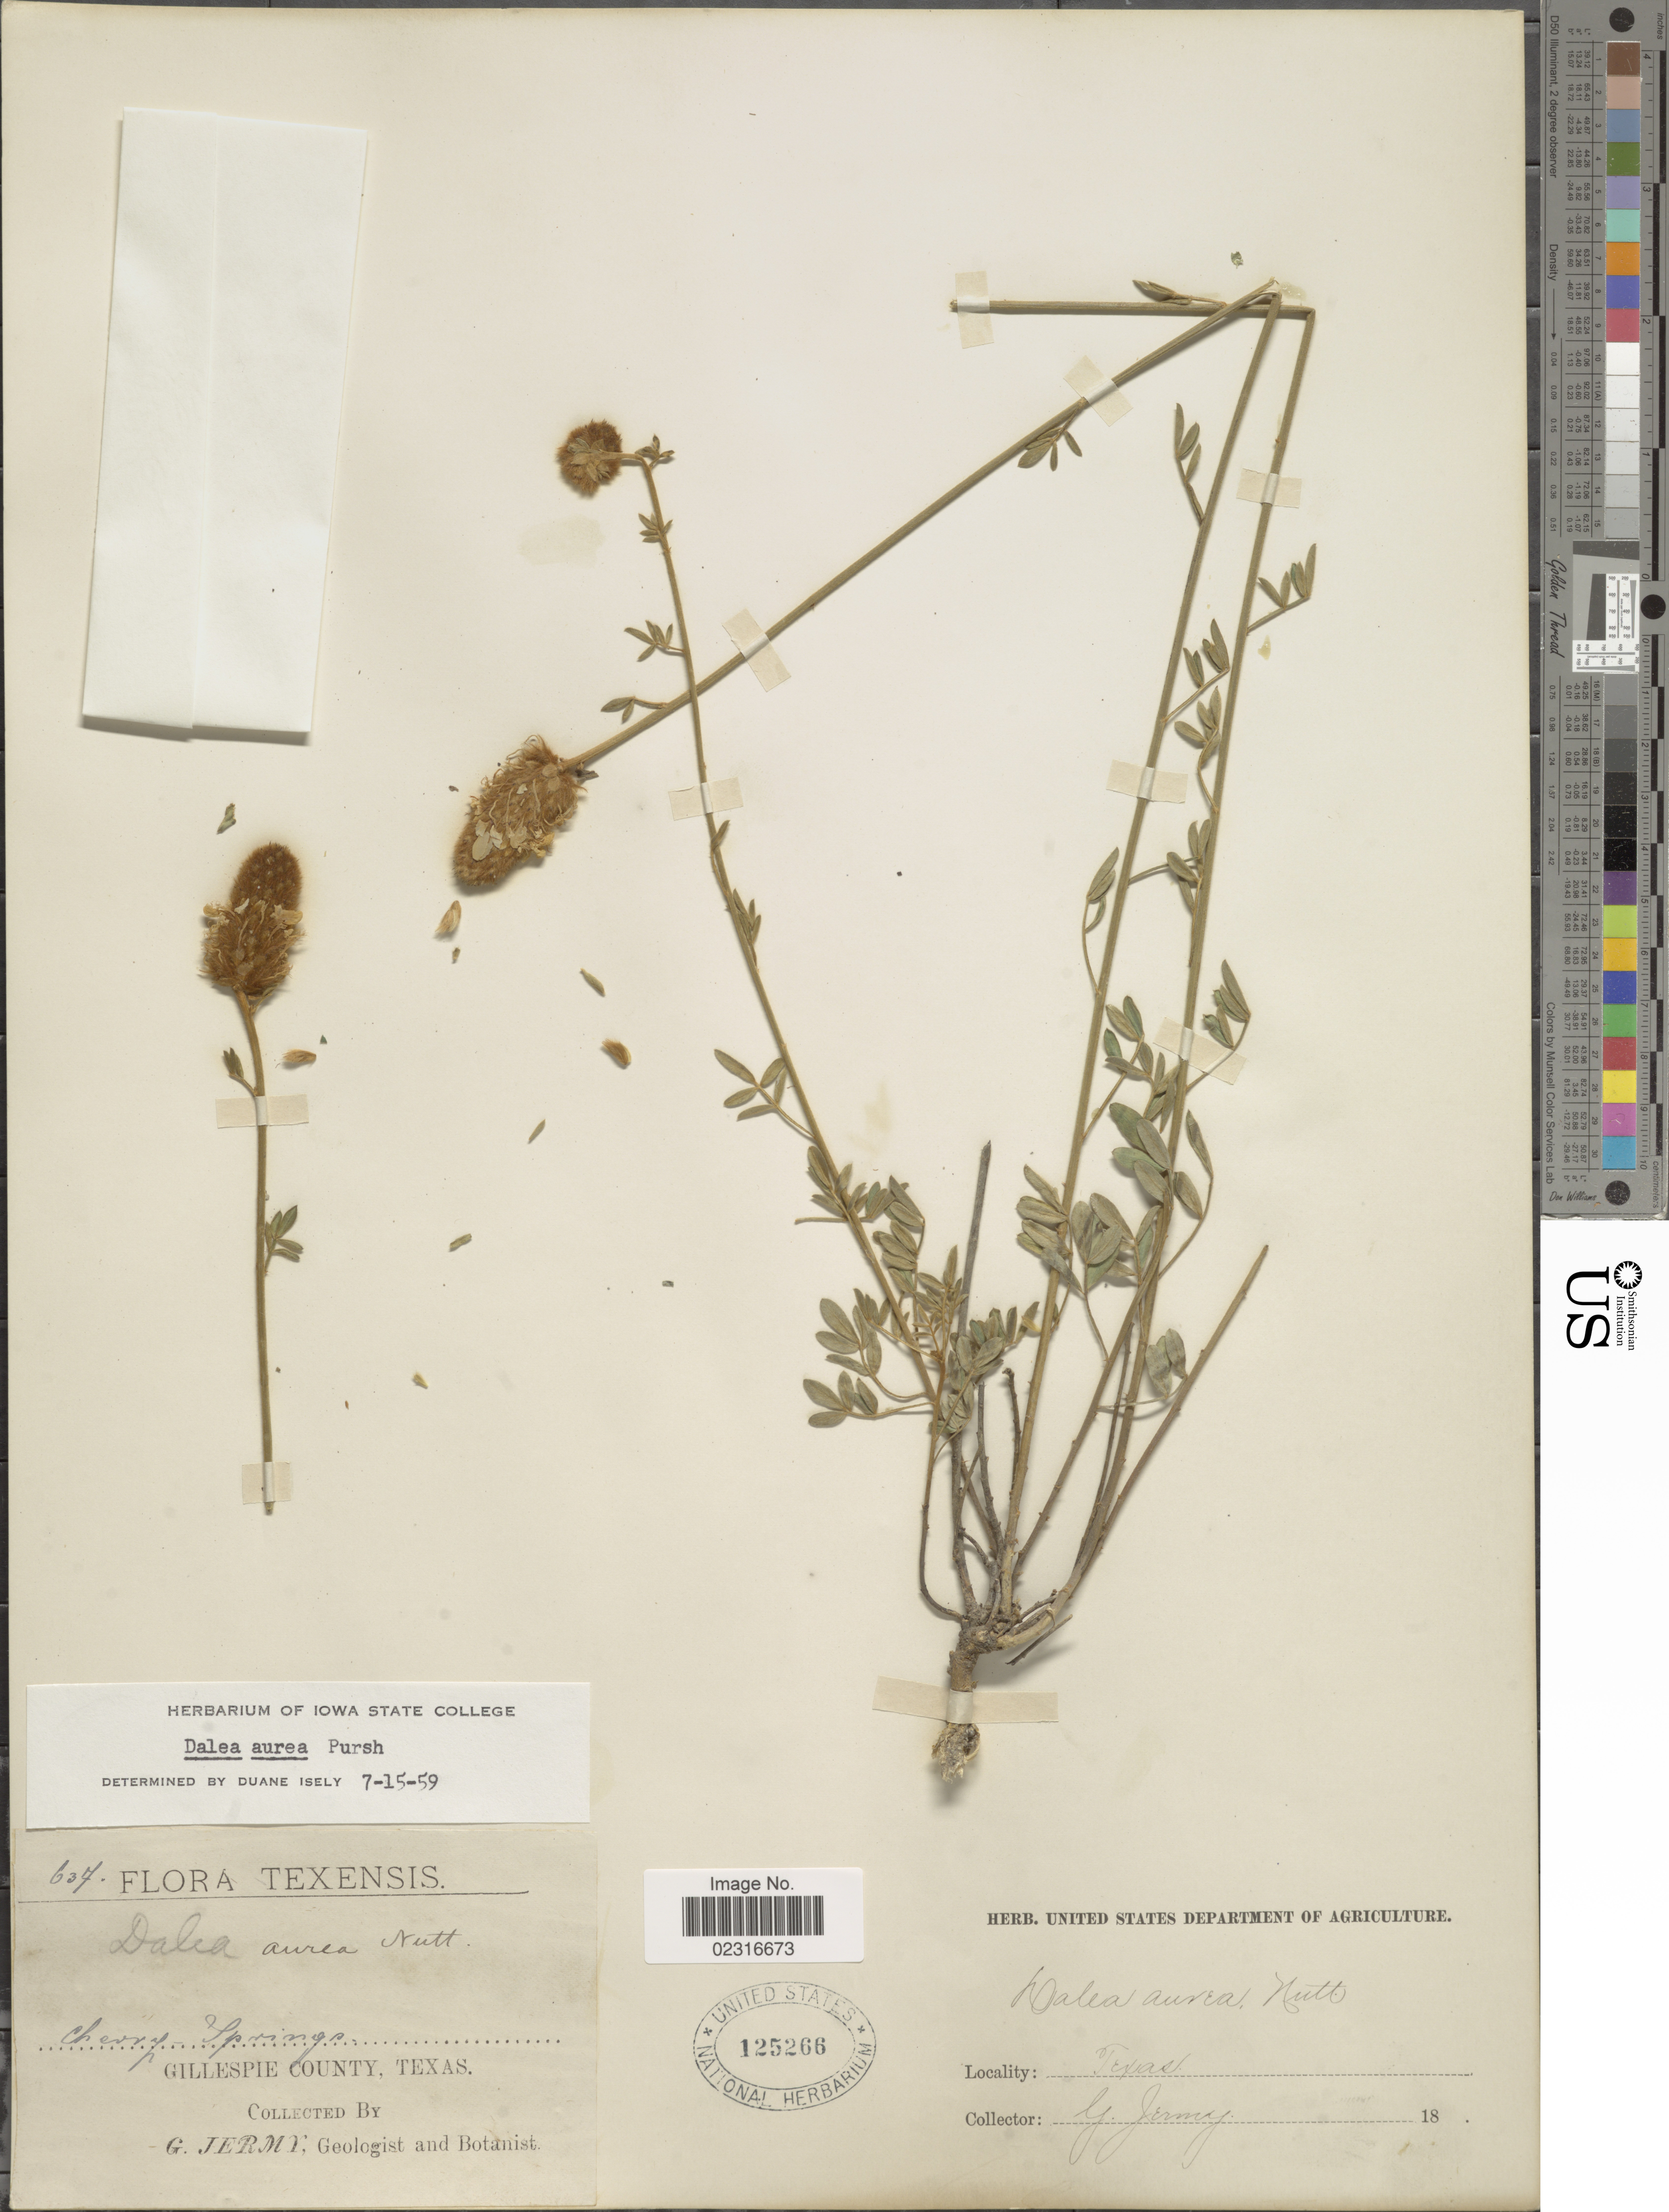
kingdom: Plantae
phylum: Tracheophyta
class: Magnoliopsida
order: Fabales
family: Fabaceae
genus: Dalea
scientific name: Dalea aurea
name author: Nutt. ex Pursh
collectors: G. Jermy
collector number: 637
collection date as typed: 18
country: United States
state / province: Texas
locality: Gillespie County. Texensis.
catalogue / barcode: US 125266